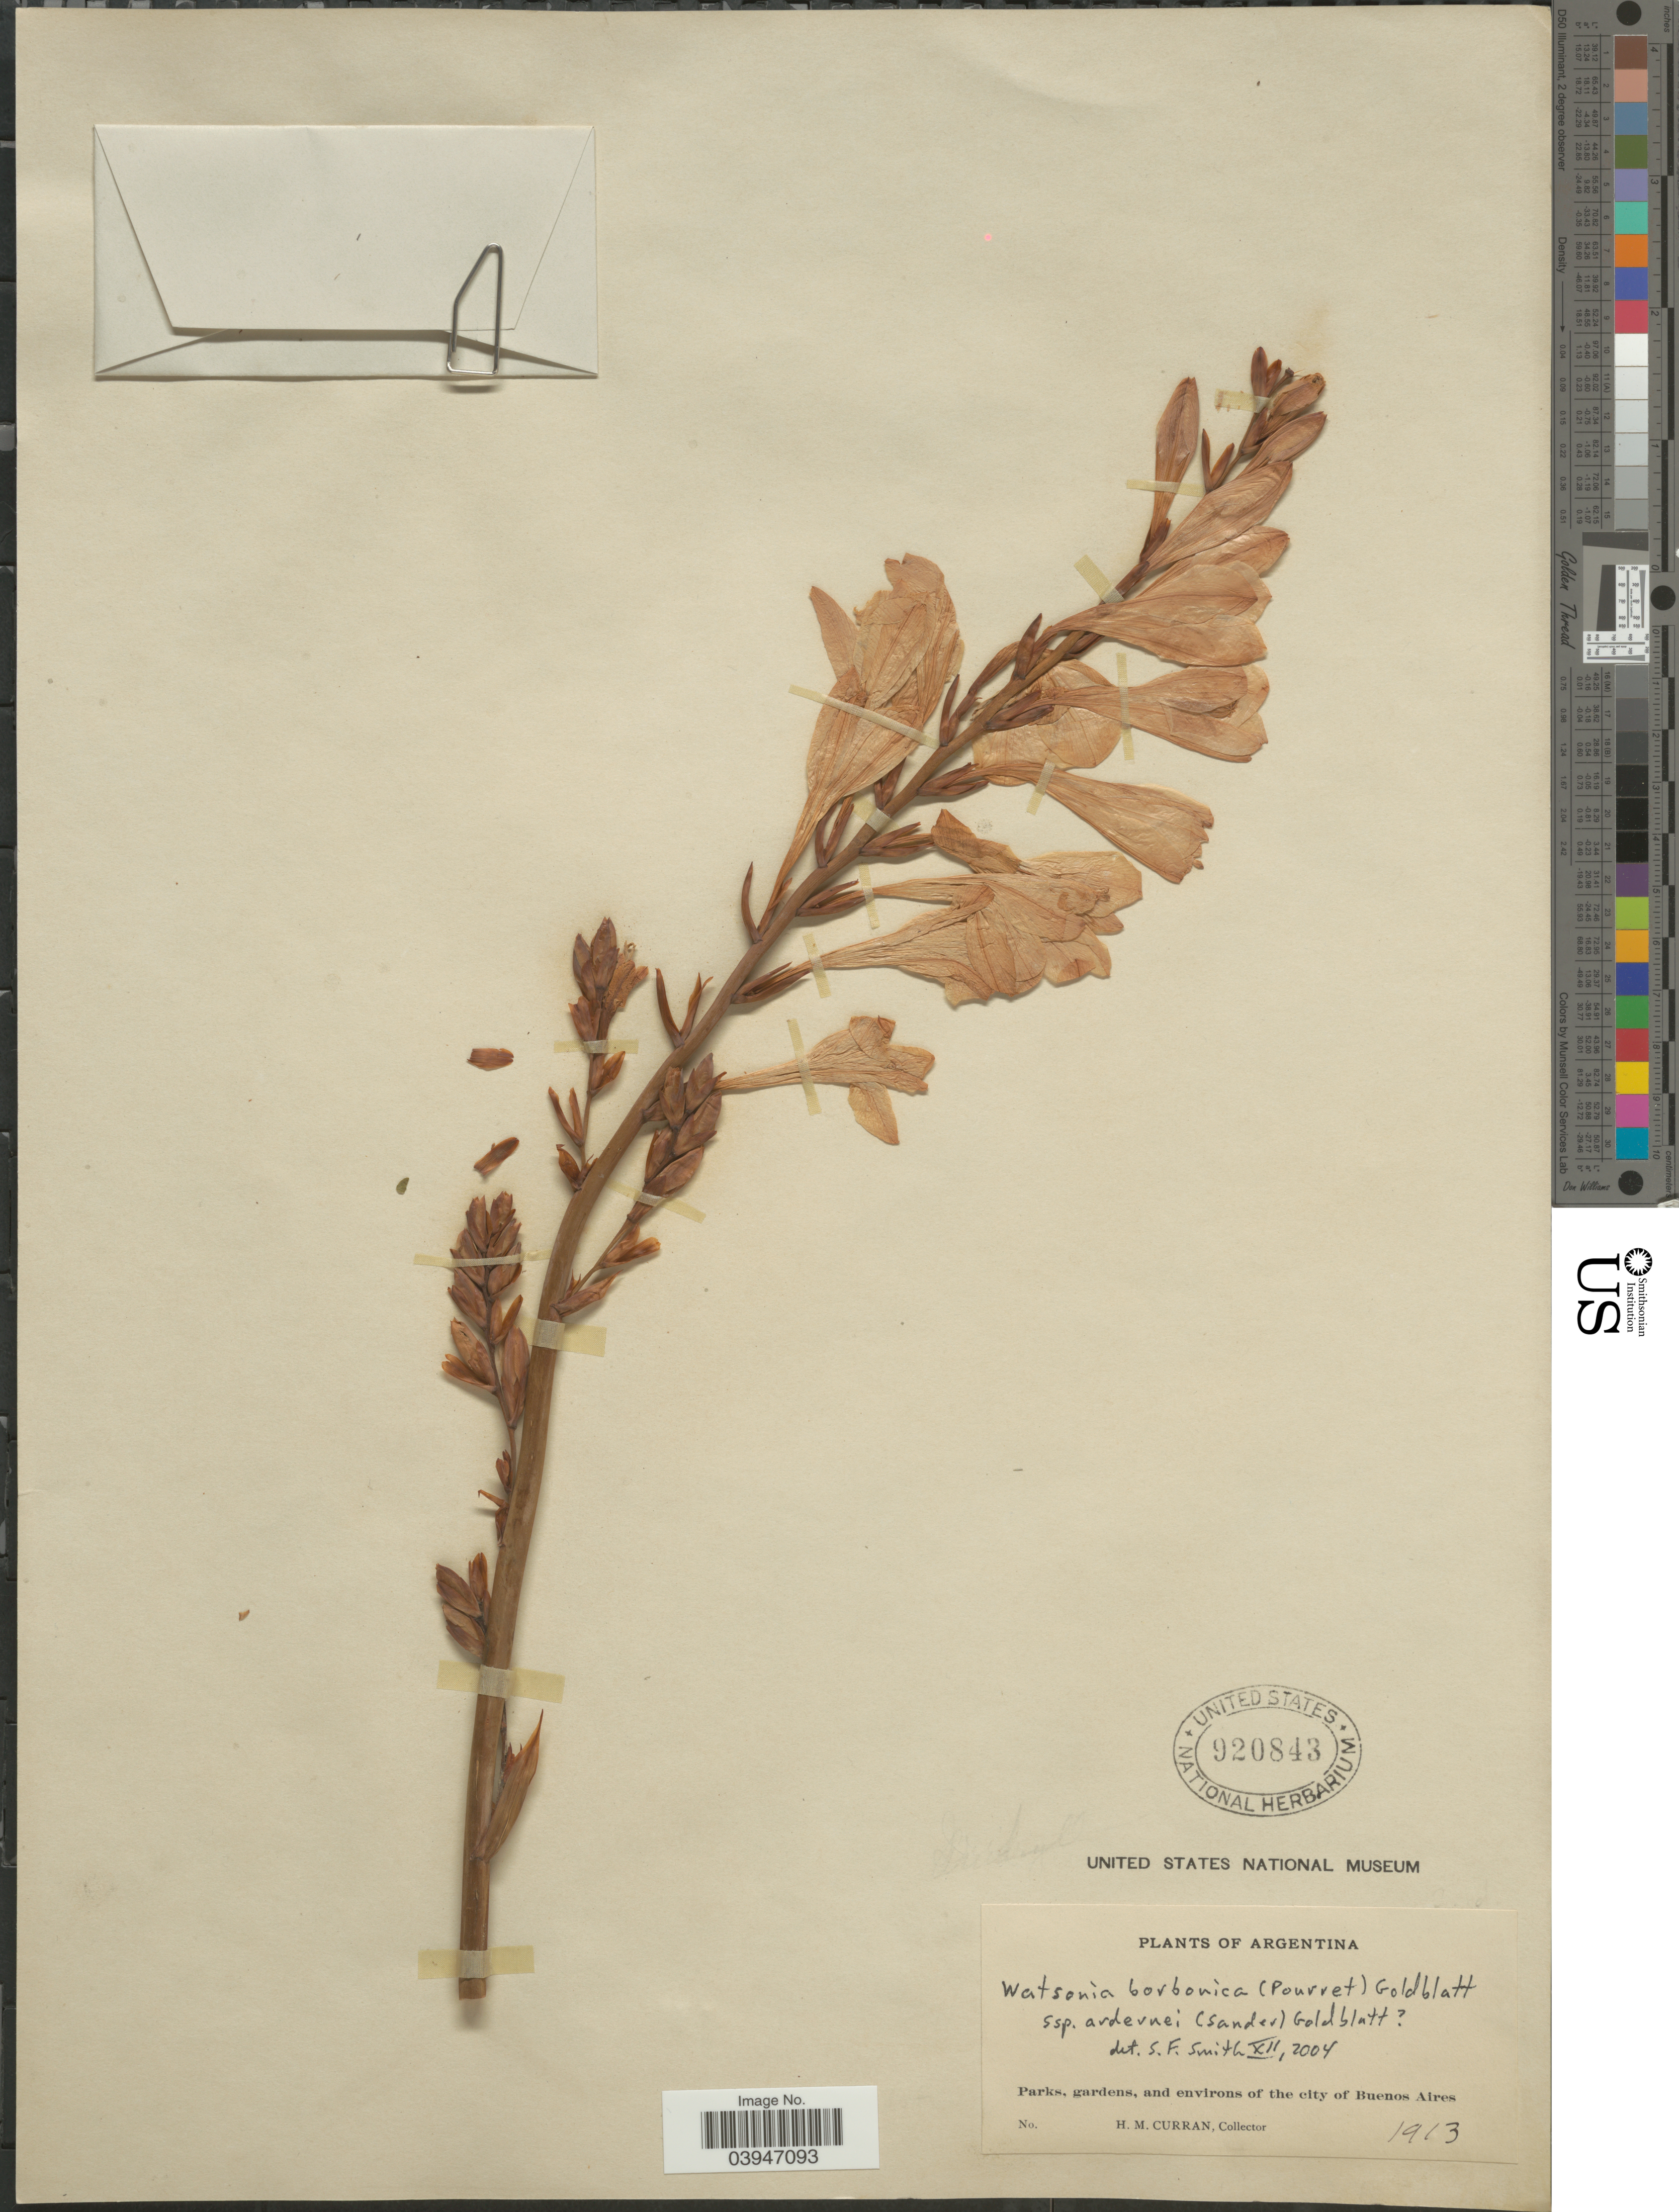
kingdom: Plantae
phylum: Tracheophyta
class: Liliopsida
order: Asparagales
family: Iridaceae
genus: Watsonia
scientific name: Watsonia borbonica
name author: (Pourr.) Goldblatt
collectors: H. M. Curran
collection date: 1913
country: Argentina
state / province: Buenos Aires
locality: Parks, gardens, and environs of the city of Buenos Aires.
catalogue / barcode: US 920843